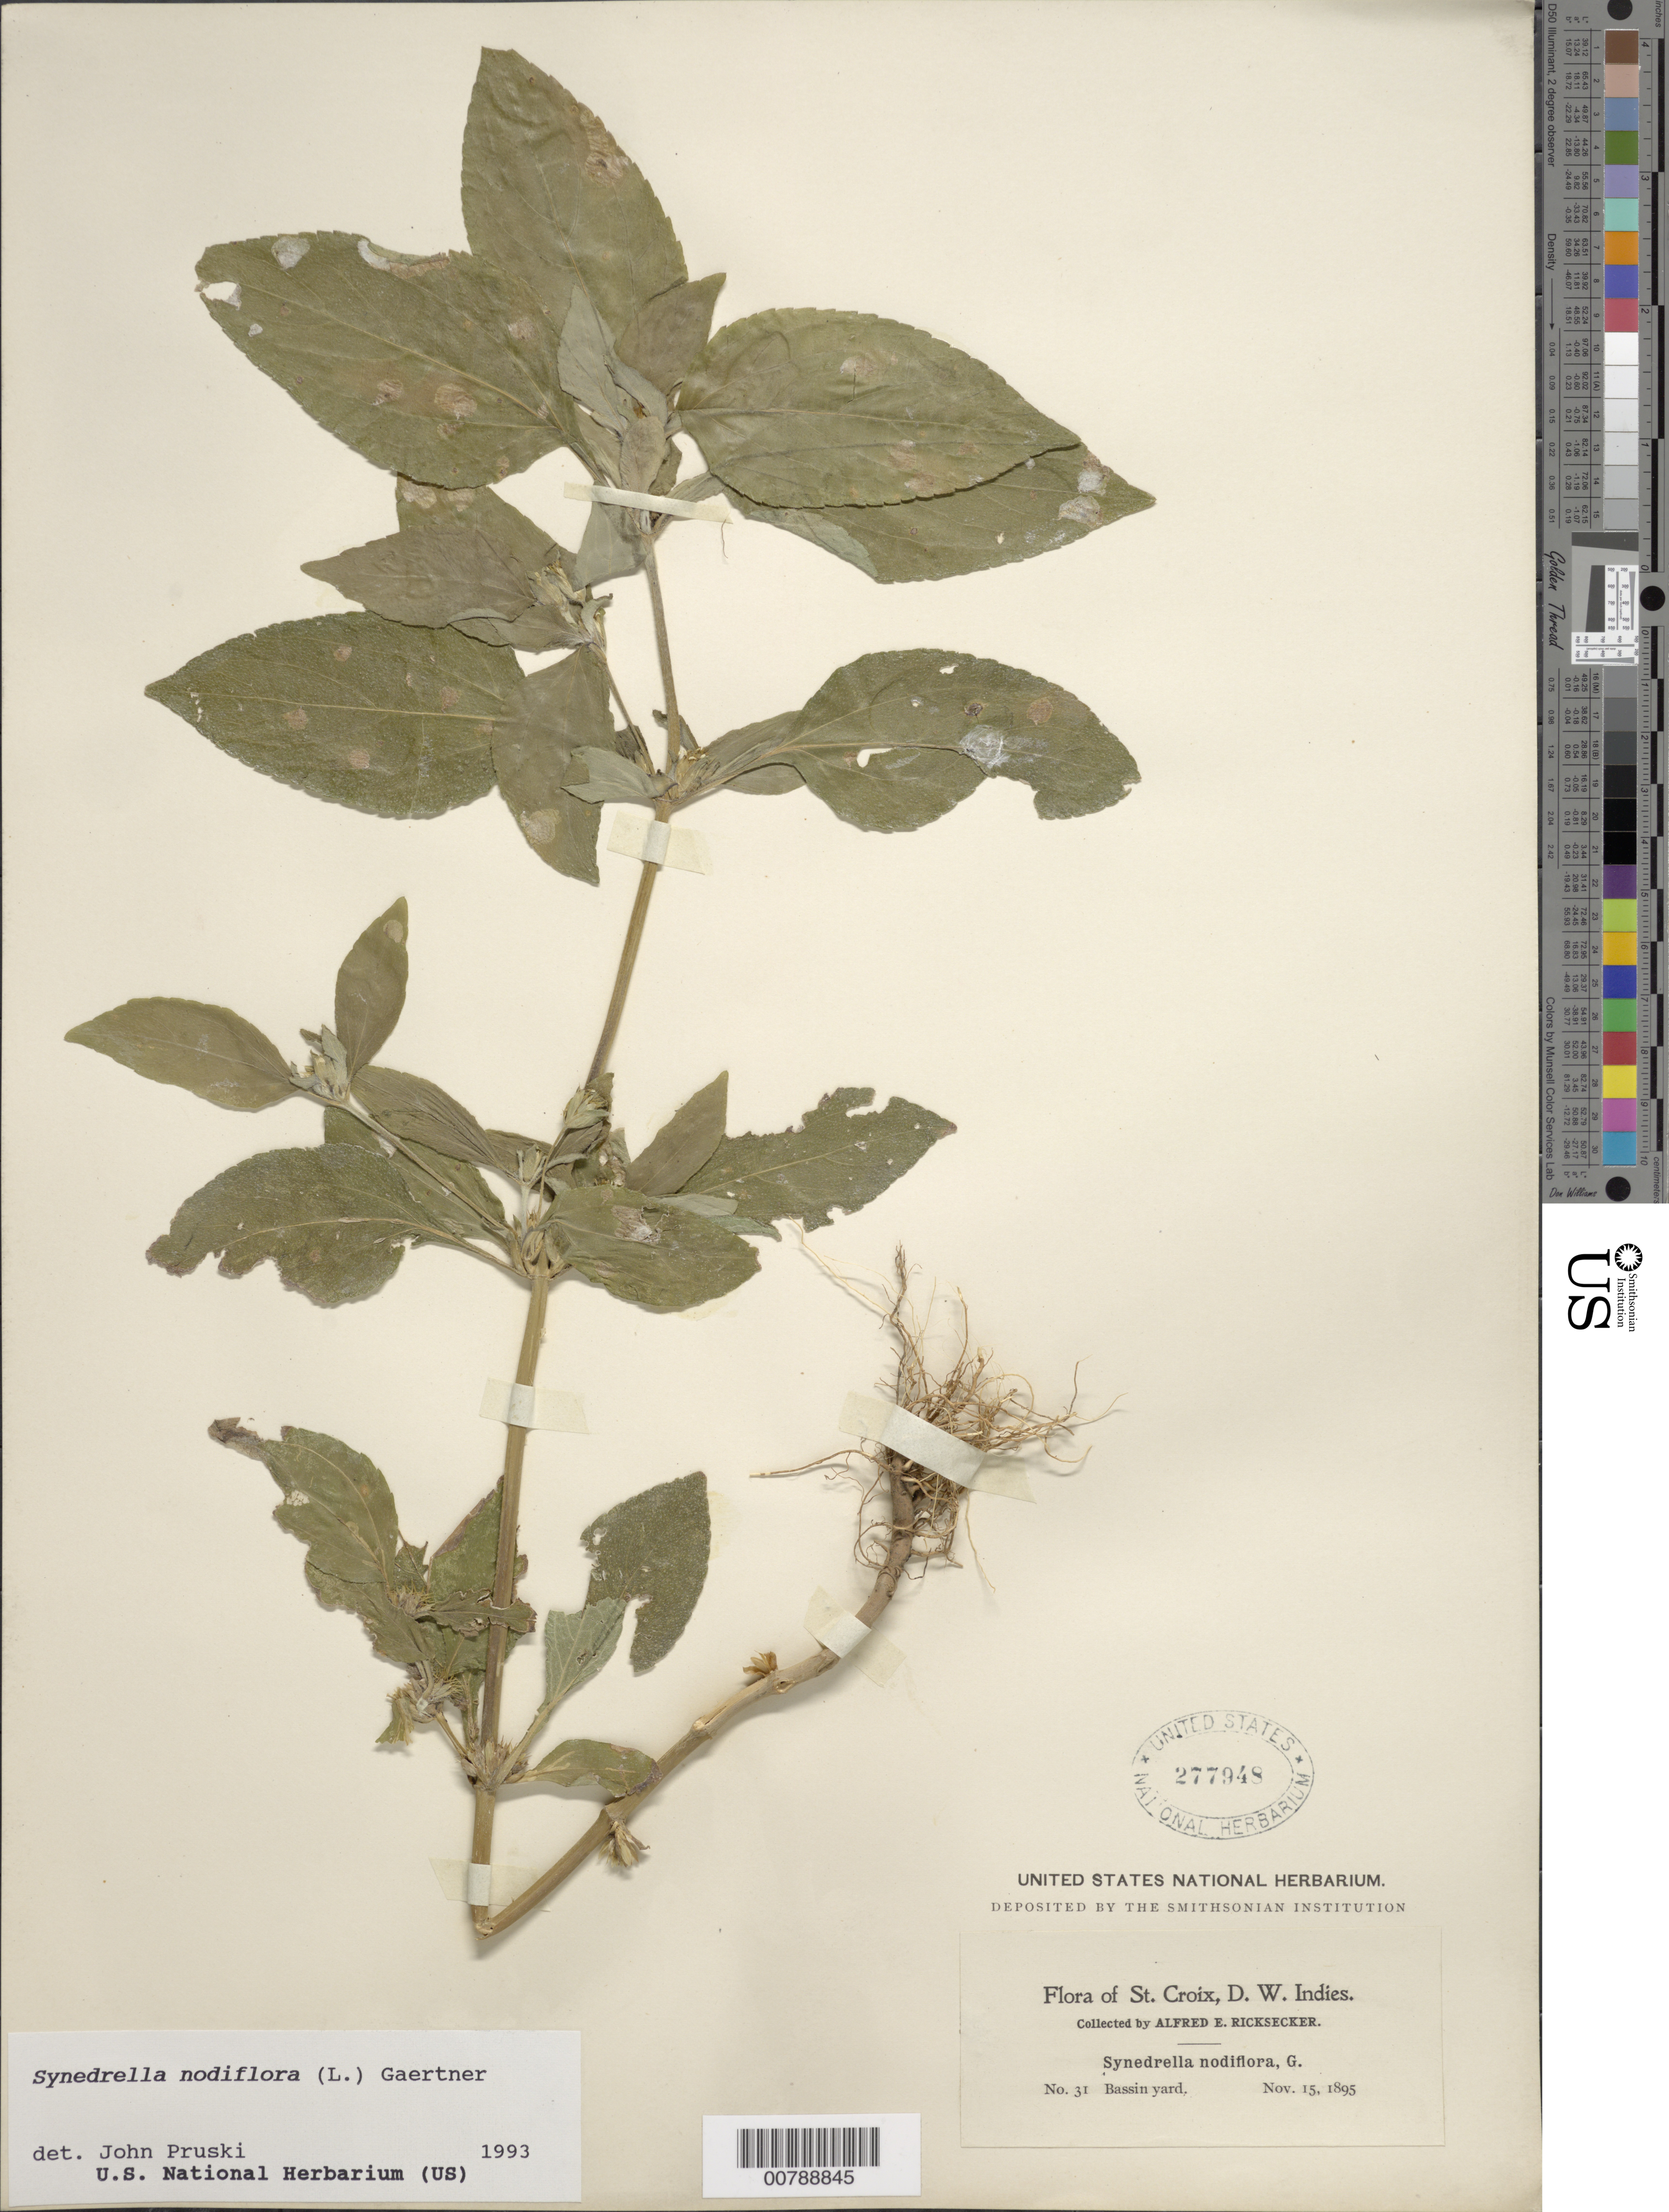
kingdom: Plantae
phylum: Tracheophyta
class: Magnoliopsida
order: Asterales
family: Asteraceae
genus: Synedrella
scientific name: Synedrella nodiflora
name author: (L.) Gaertn.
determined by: Pruski, J. F.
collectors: A. E. Ricksecker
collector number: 31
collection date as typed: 15 Nov 1895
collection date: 1895-11-15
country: U.S. Virgin Islands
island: St. Croix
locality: Bassin yard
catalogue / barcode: US 277948